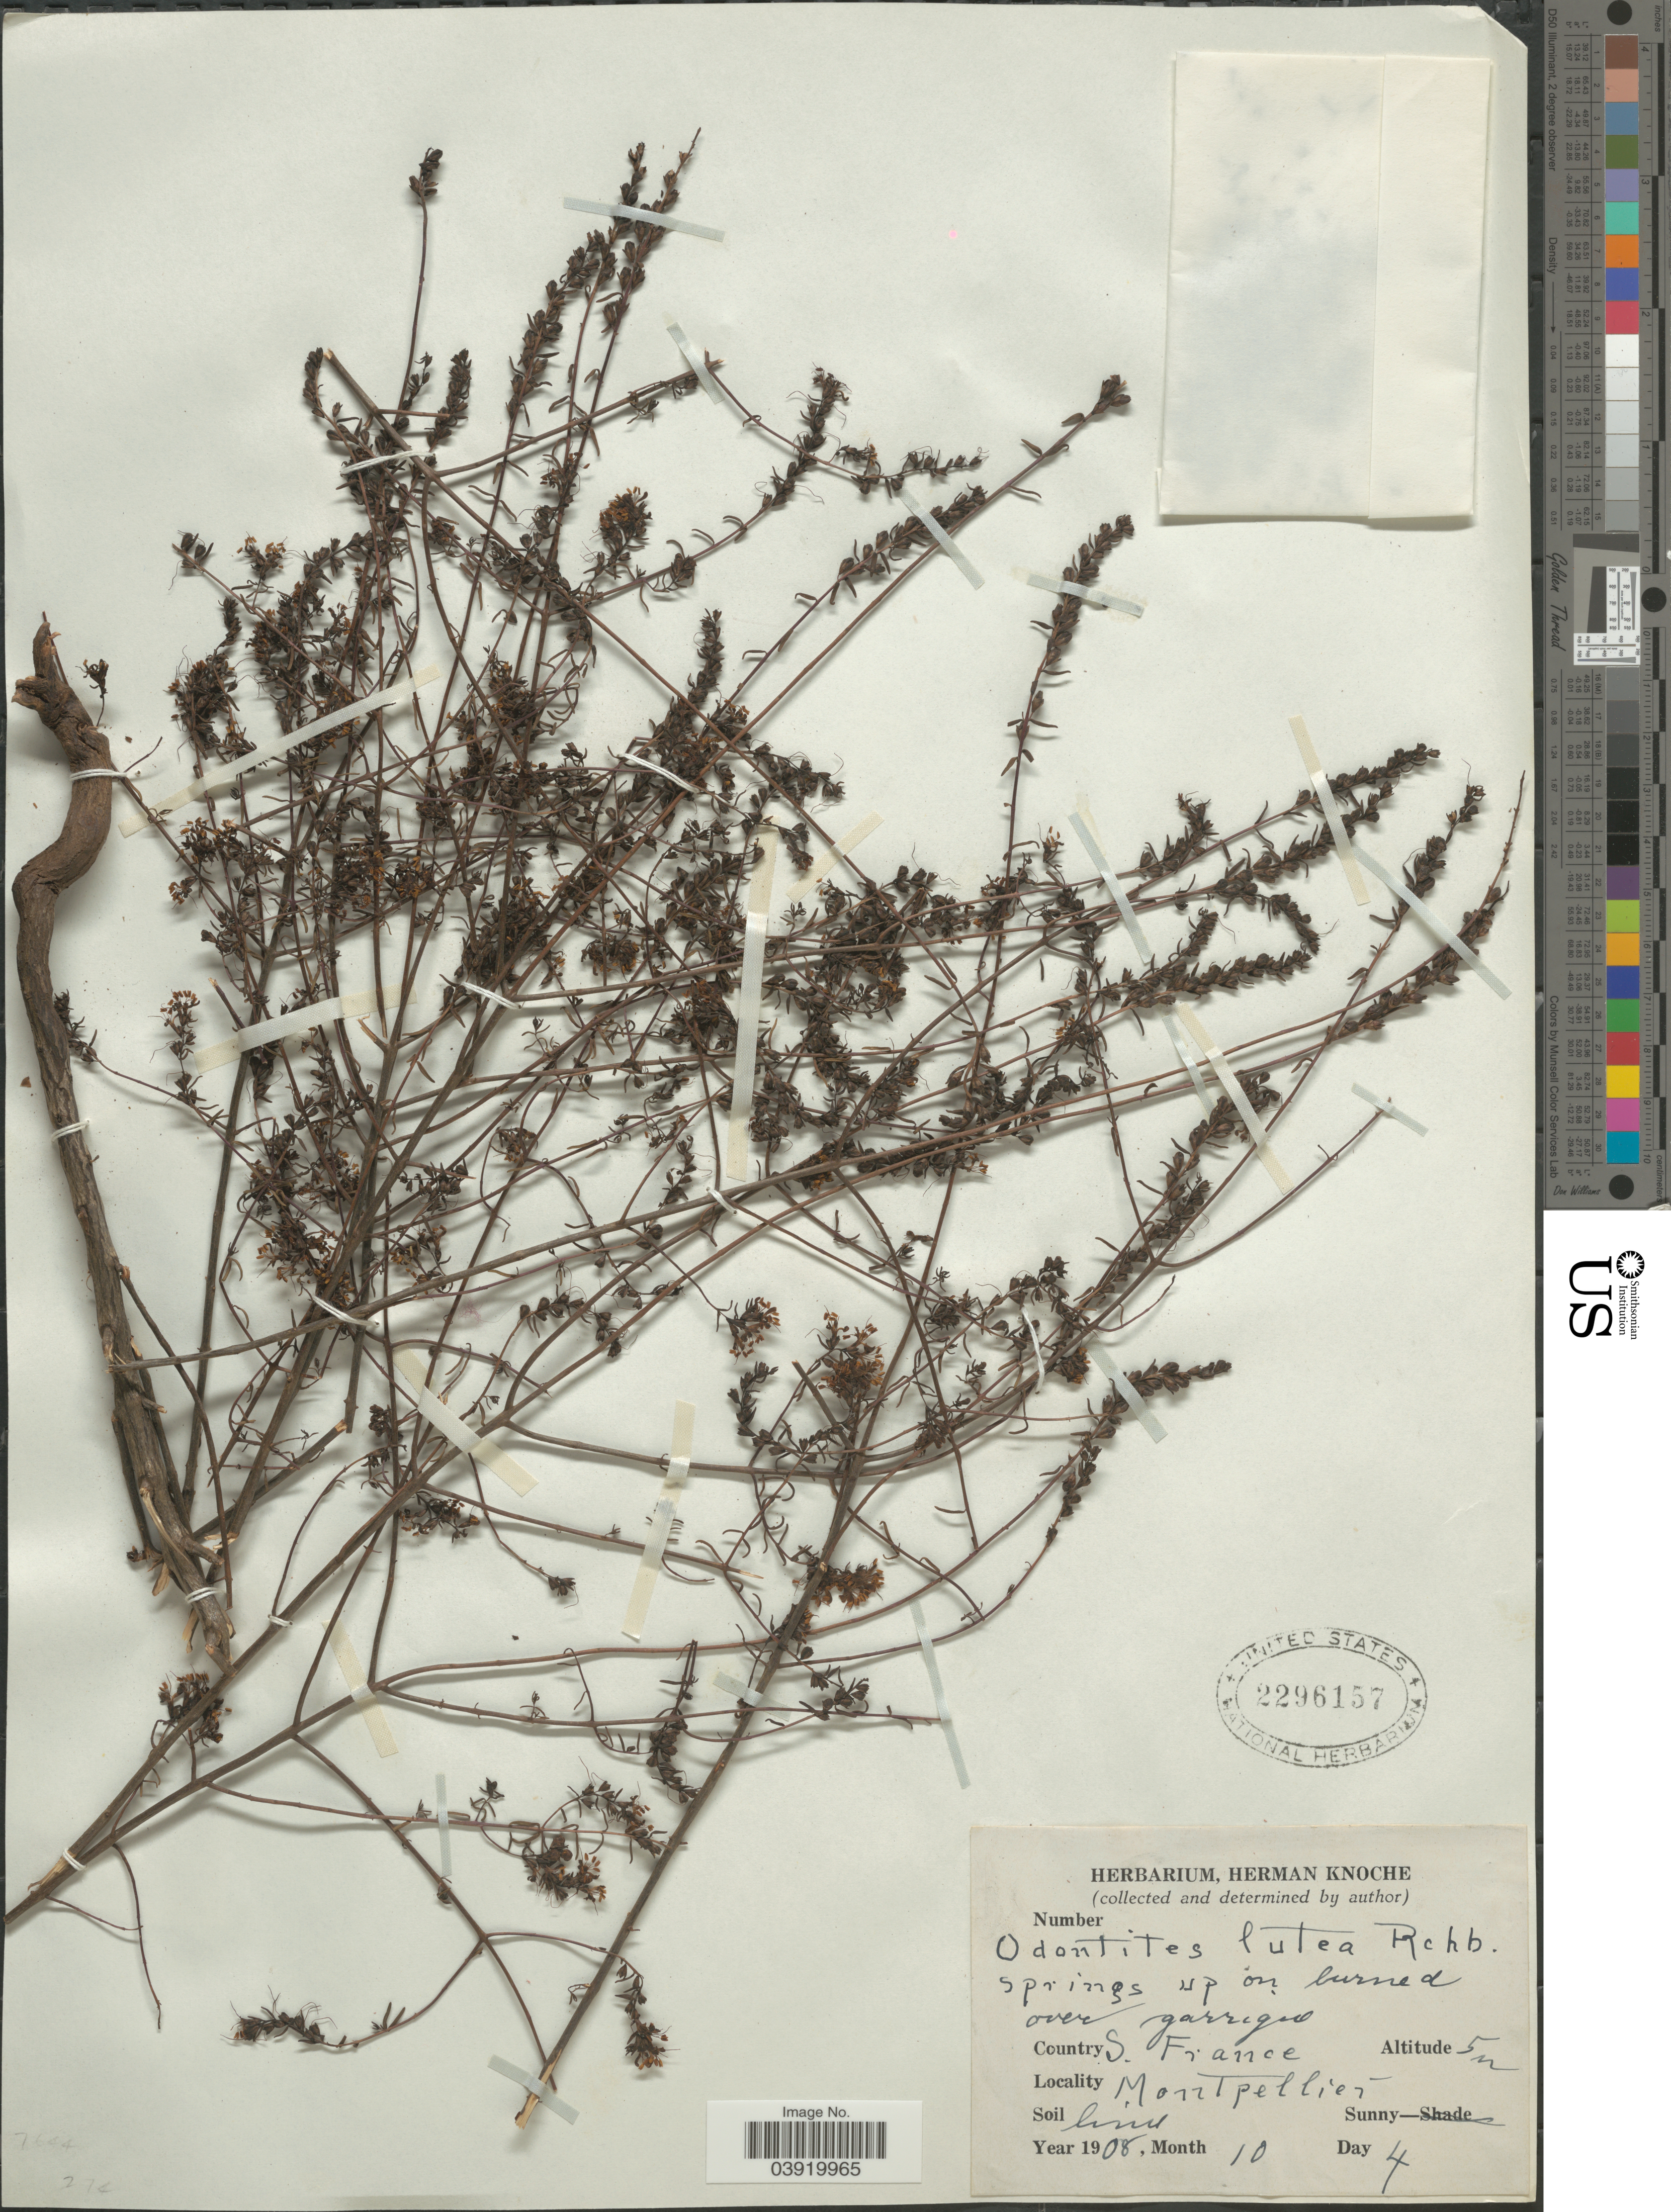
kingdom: Plantae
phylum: Tracheophyta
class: Magnoliopsida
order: Lamiales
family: Orobanchaceae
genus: Odontites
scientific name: Odontites luteus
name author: (L.) Clairv.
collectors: H. Knoche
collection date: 1908-10-04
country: France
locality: S. France. Montpellier.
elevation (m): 5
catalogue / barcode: US 2296157